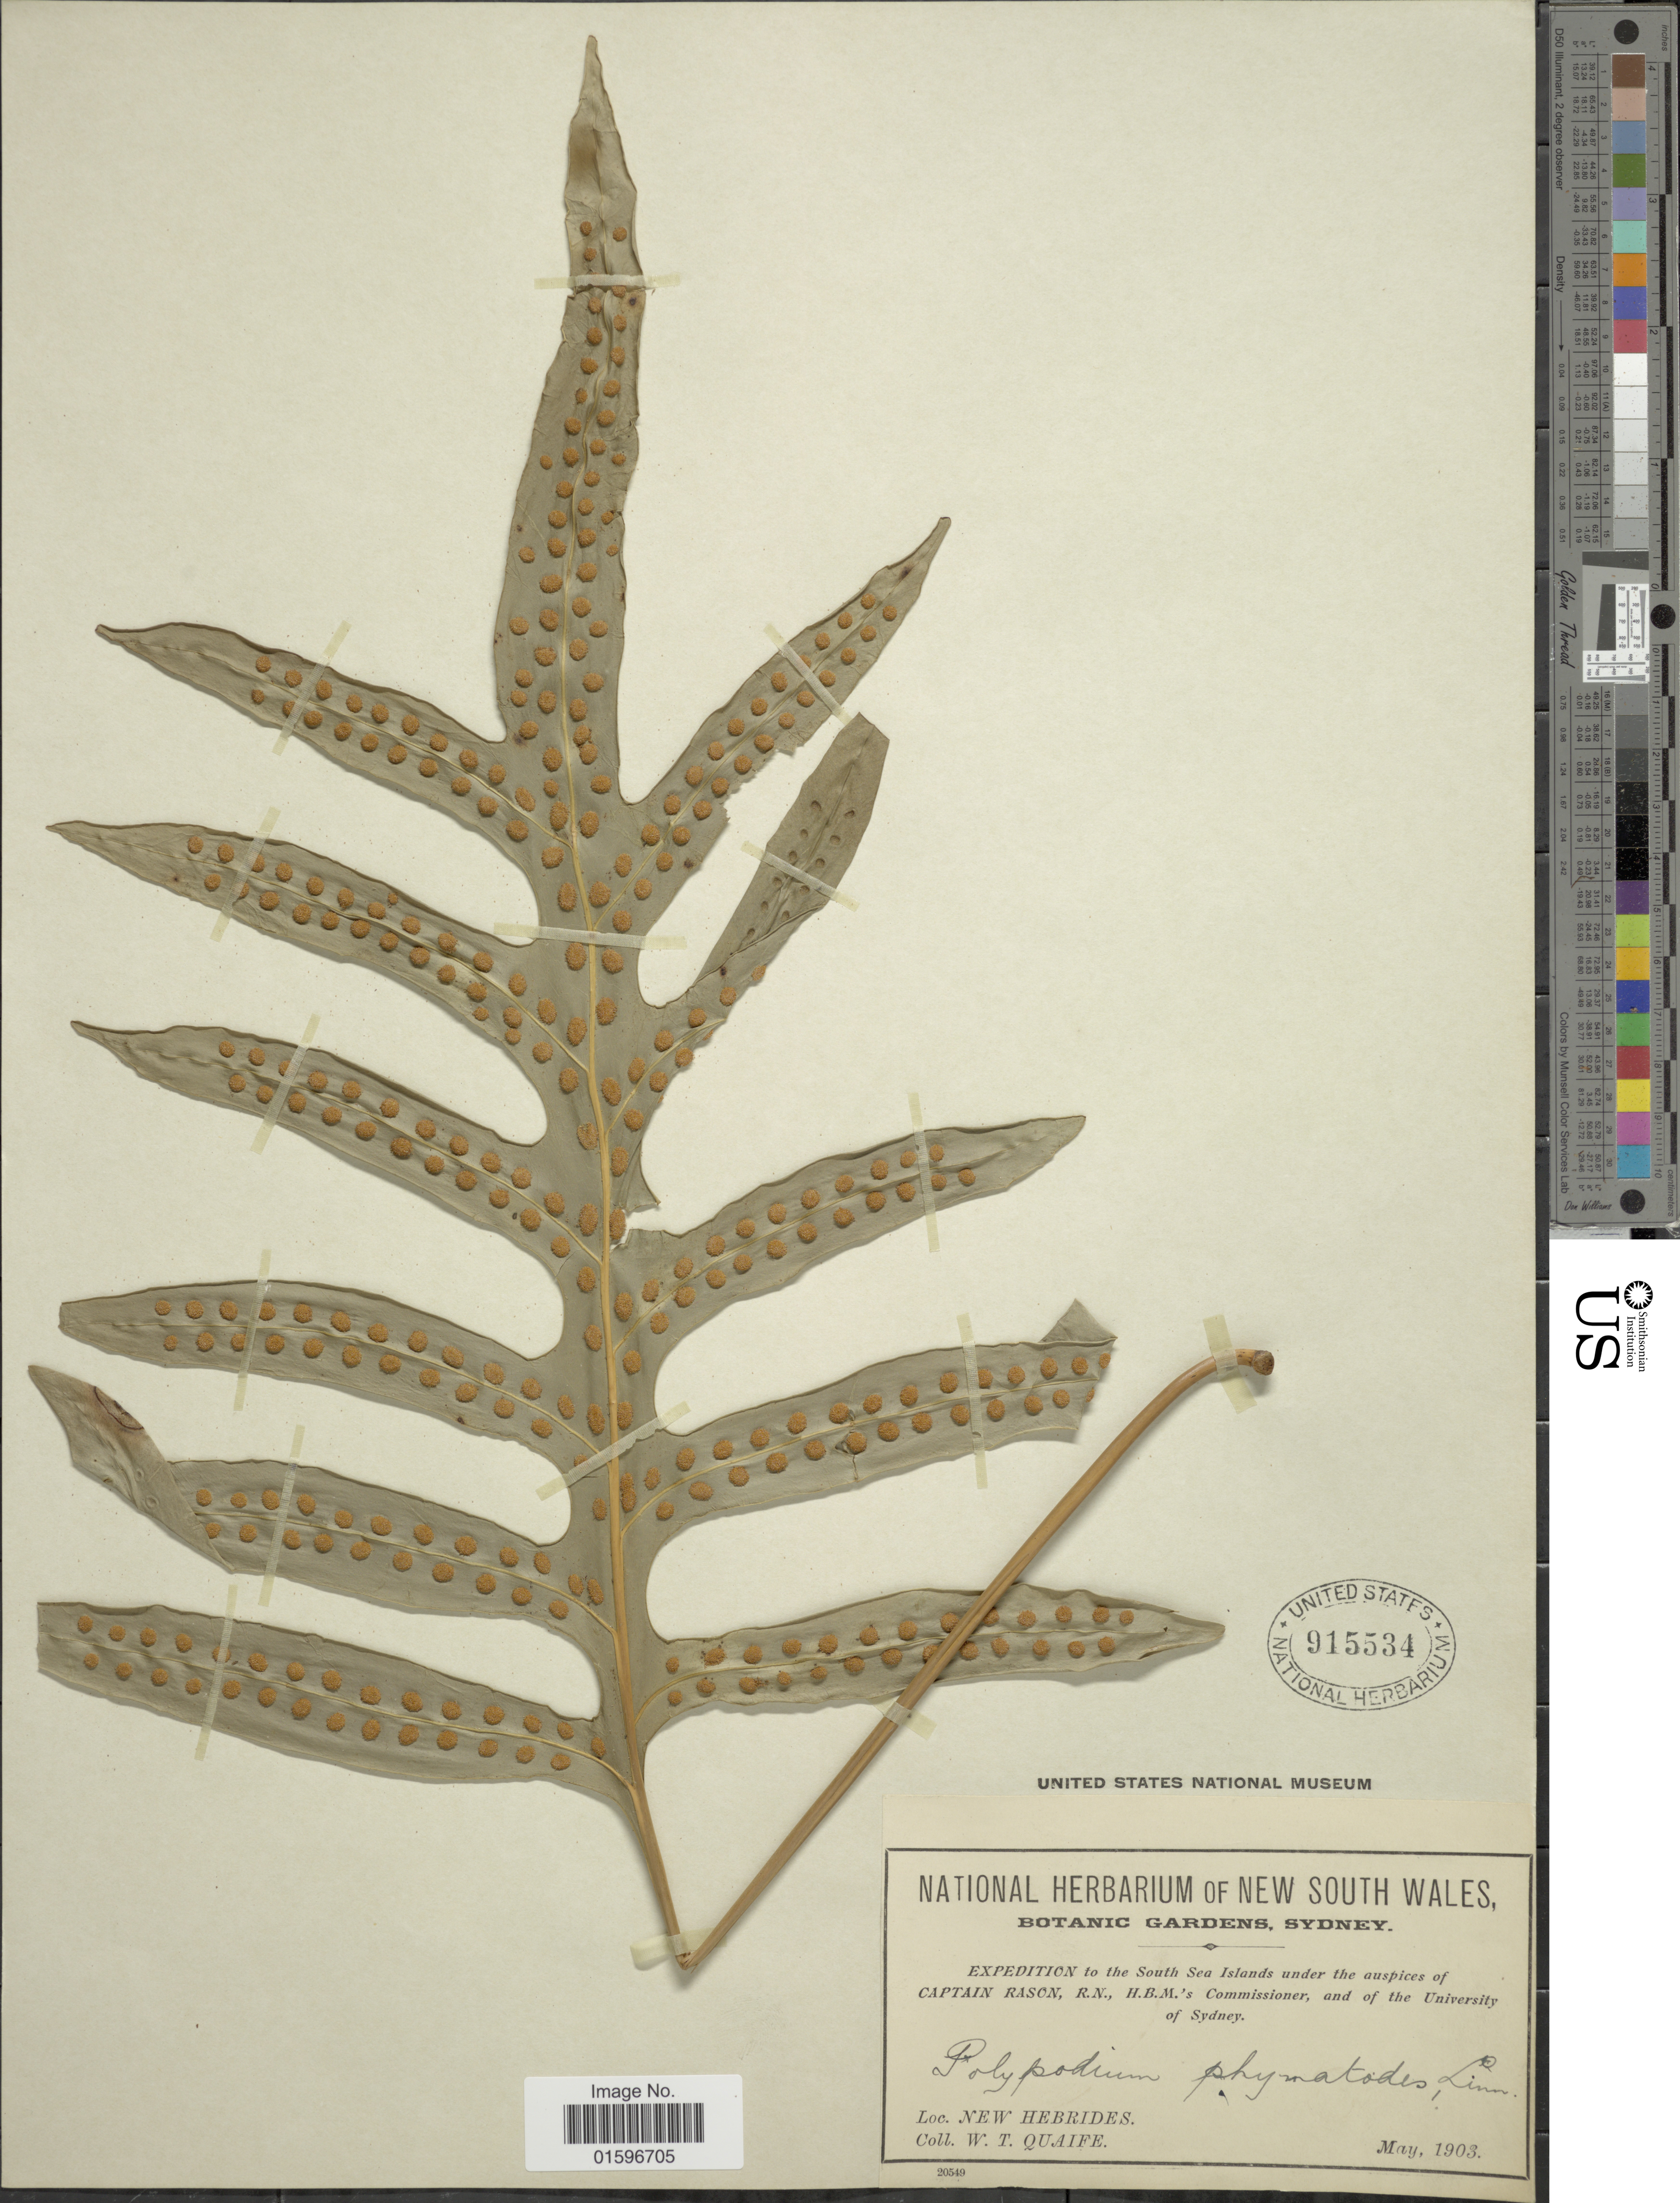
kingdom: Plantae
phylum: Tracheophyta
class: Polypodiopsida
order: Polypodiales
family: Polypodiaceae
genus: Polypodium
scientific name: Polypodium scolopendria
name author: Burm. f.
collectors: W. Quaife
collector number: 20549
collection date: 1903-05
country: Vanuatu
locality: South Sea islands, New Hebrides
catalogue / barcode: US 915534